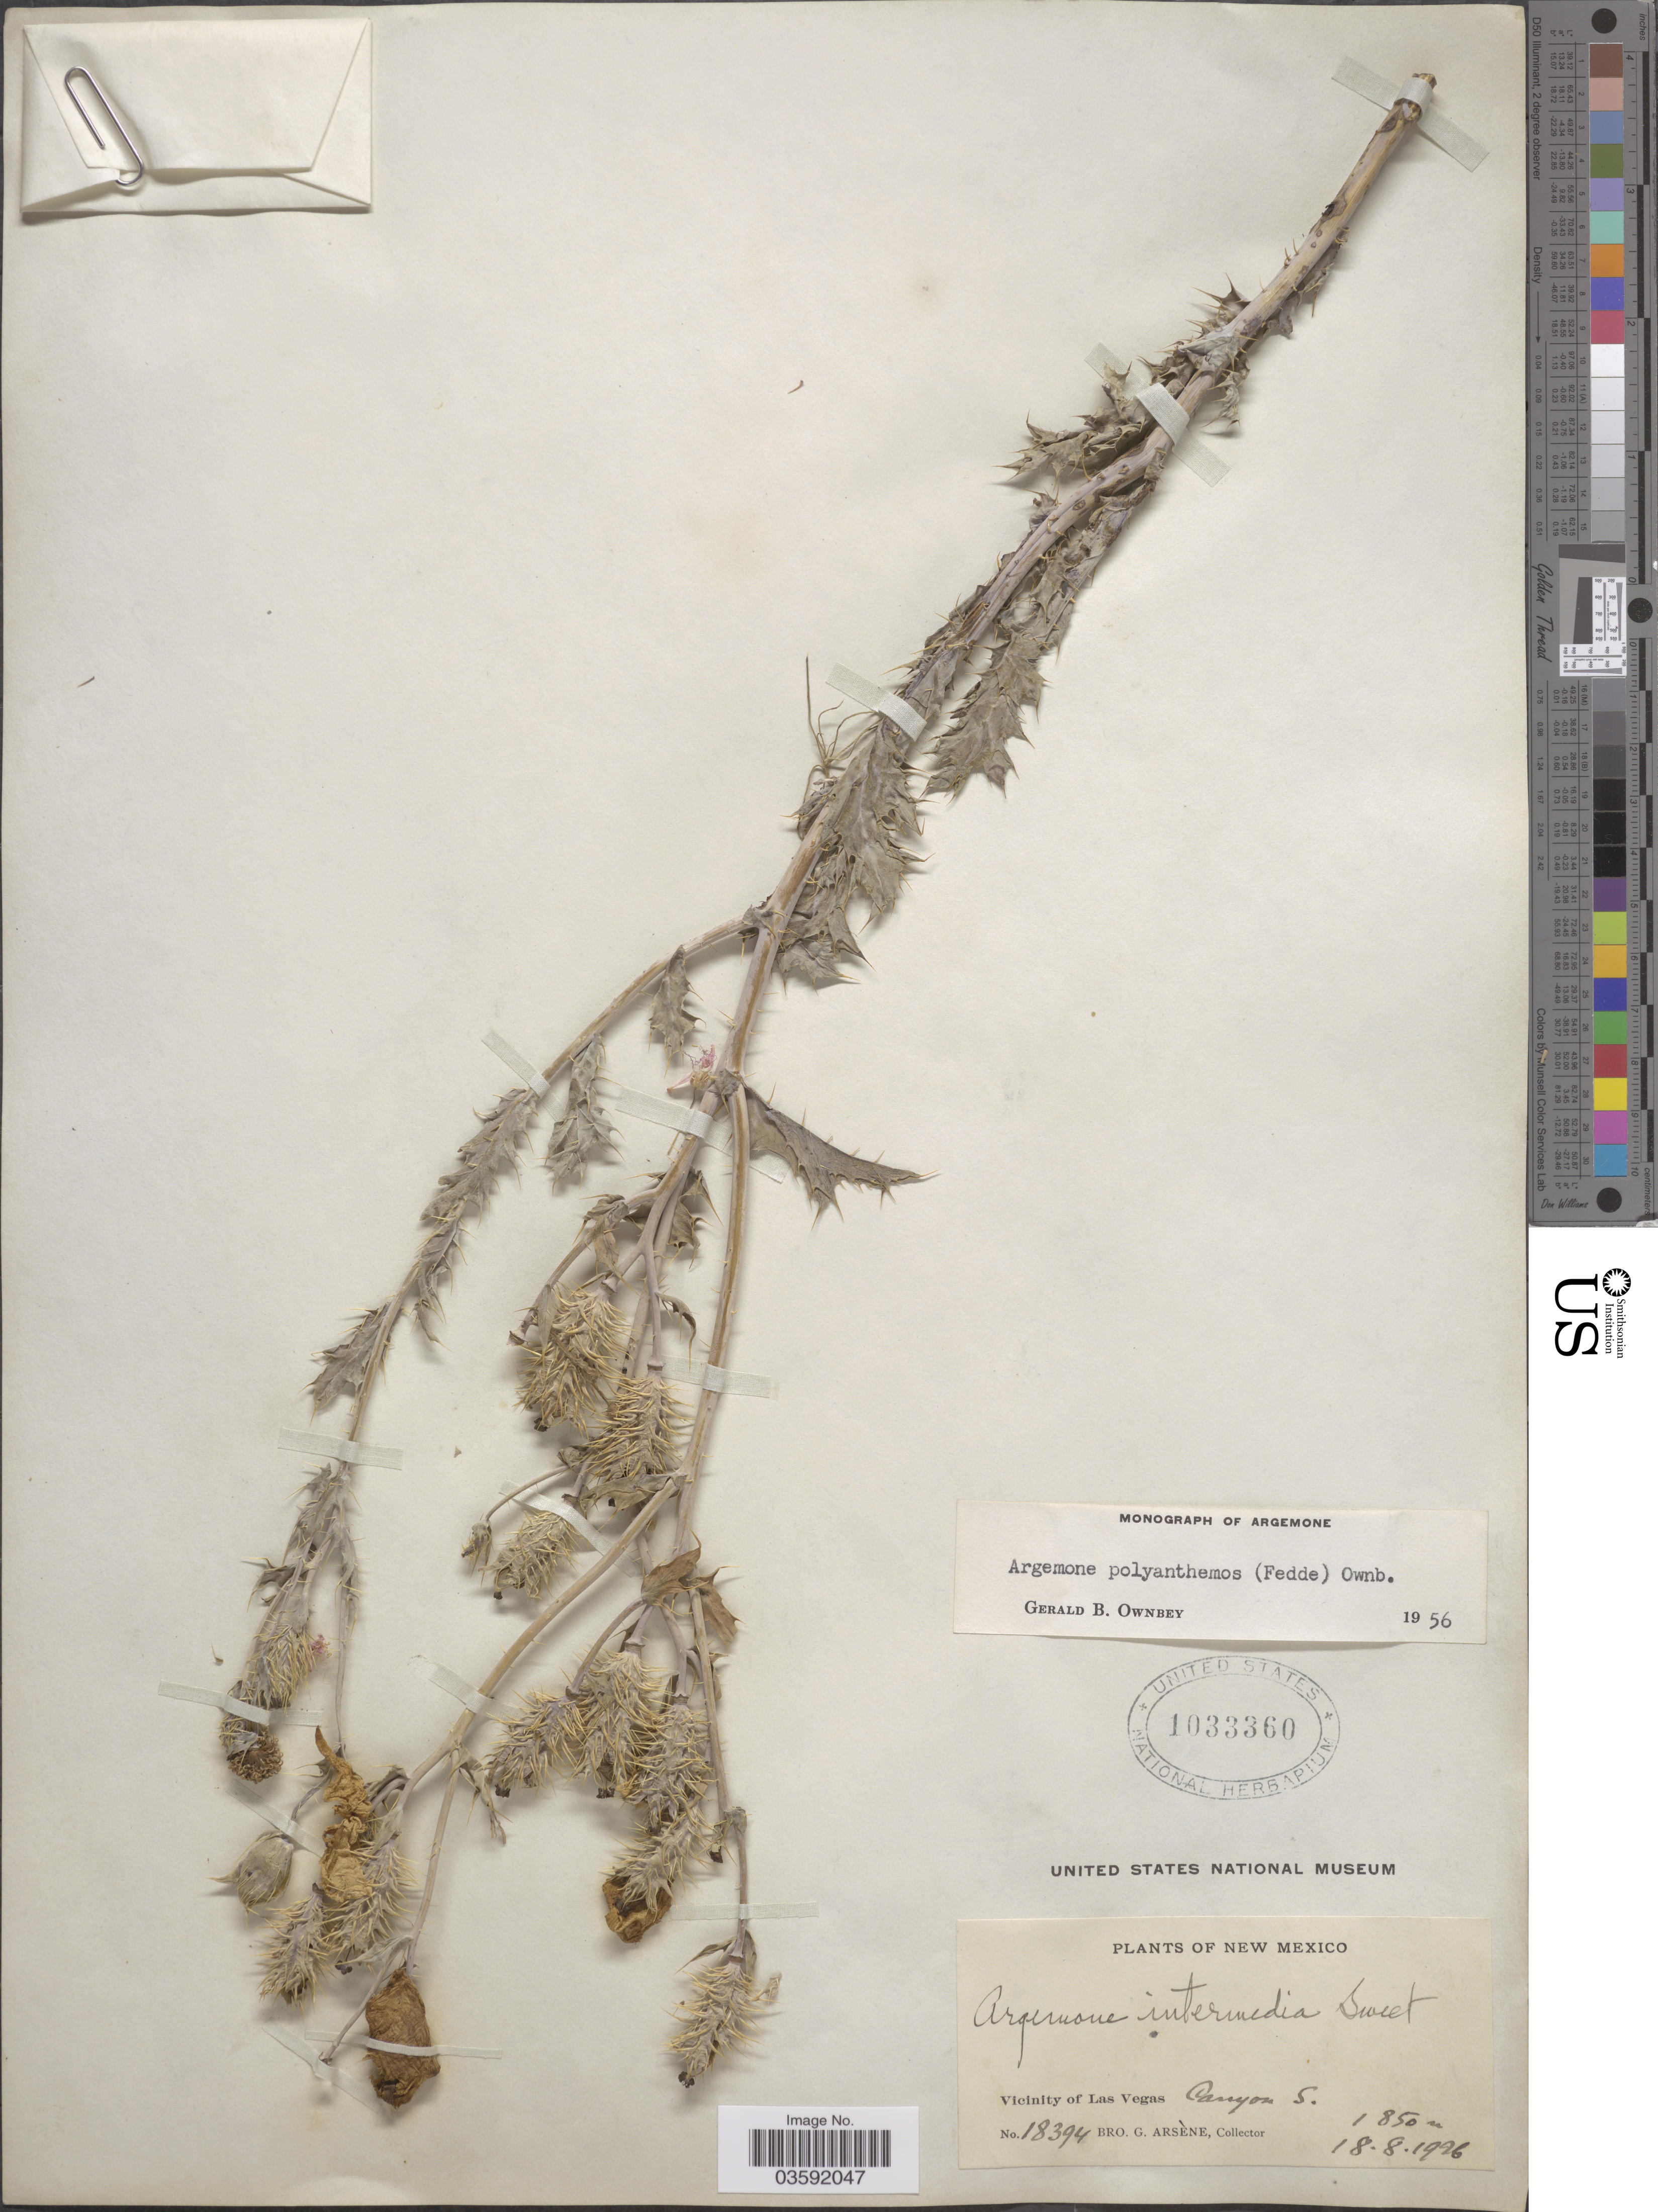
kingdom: Plantae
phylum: Tracheophyta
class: Magnoliopsida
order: Ranunculales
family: Papaveraceae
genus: Argemone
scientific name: Argemone polyanthemos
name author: (Fedde) G.B. Ownbey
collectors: Bro. G. Arsène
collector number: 18394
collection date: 1926-08-18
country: United States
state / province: New Mexico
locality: Vicinity of Las Vegas. Canyon S.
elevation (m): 1850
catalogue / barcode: US 1033360